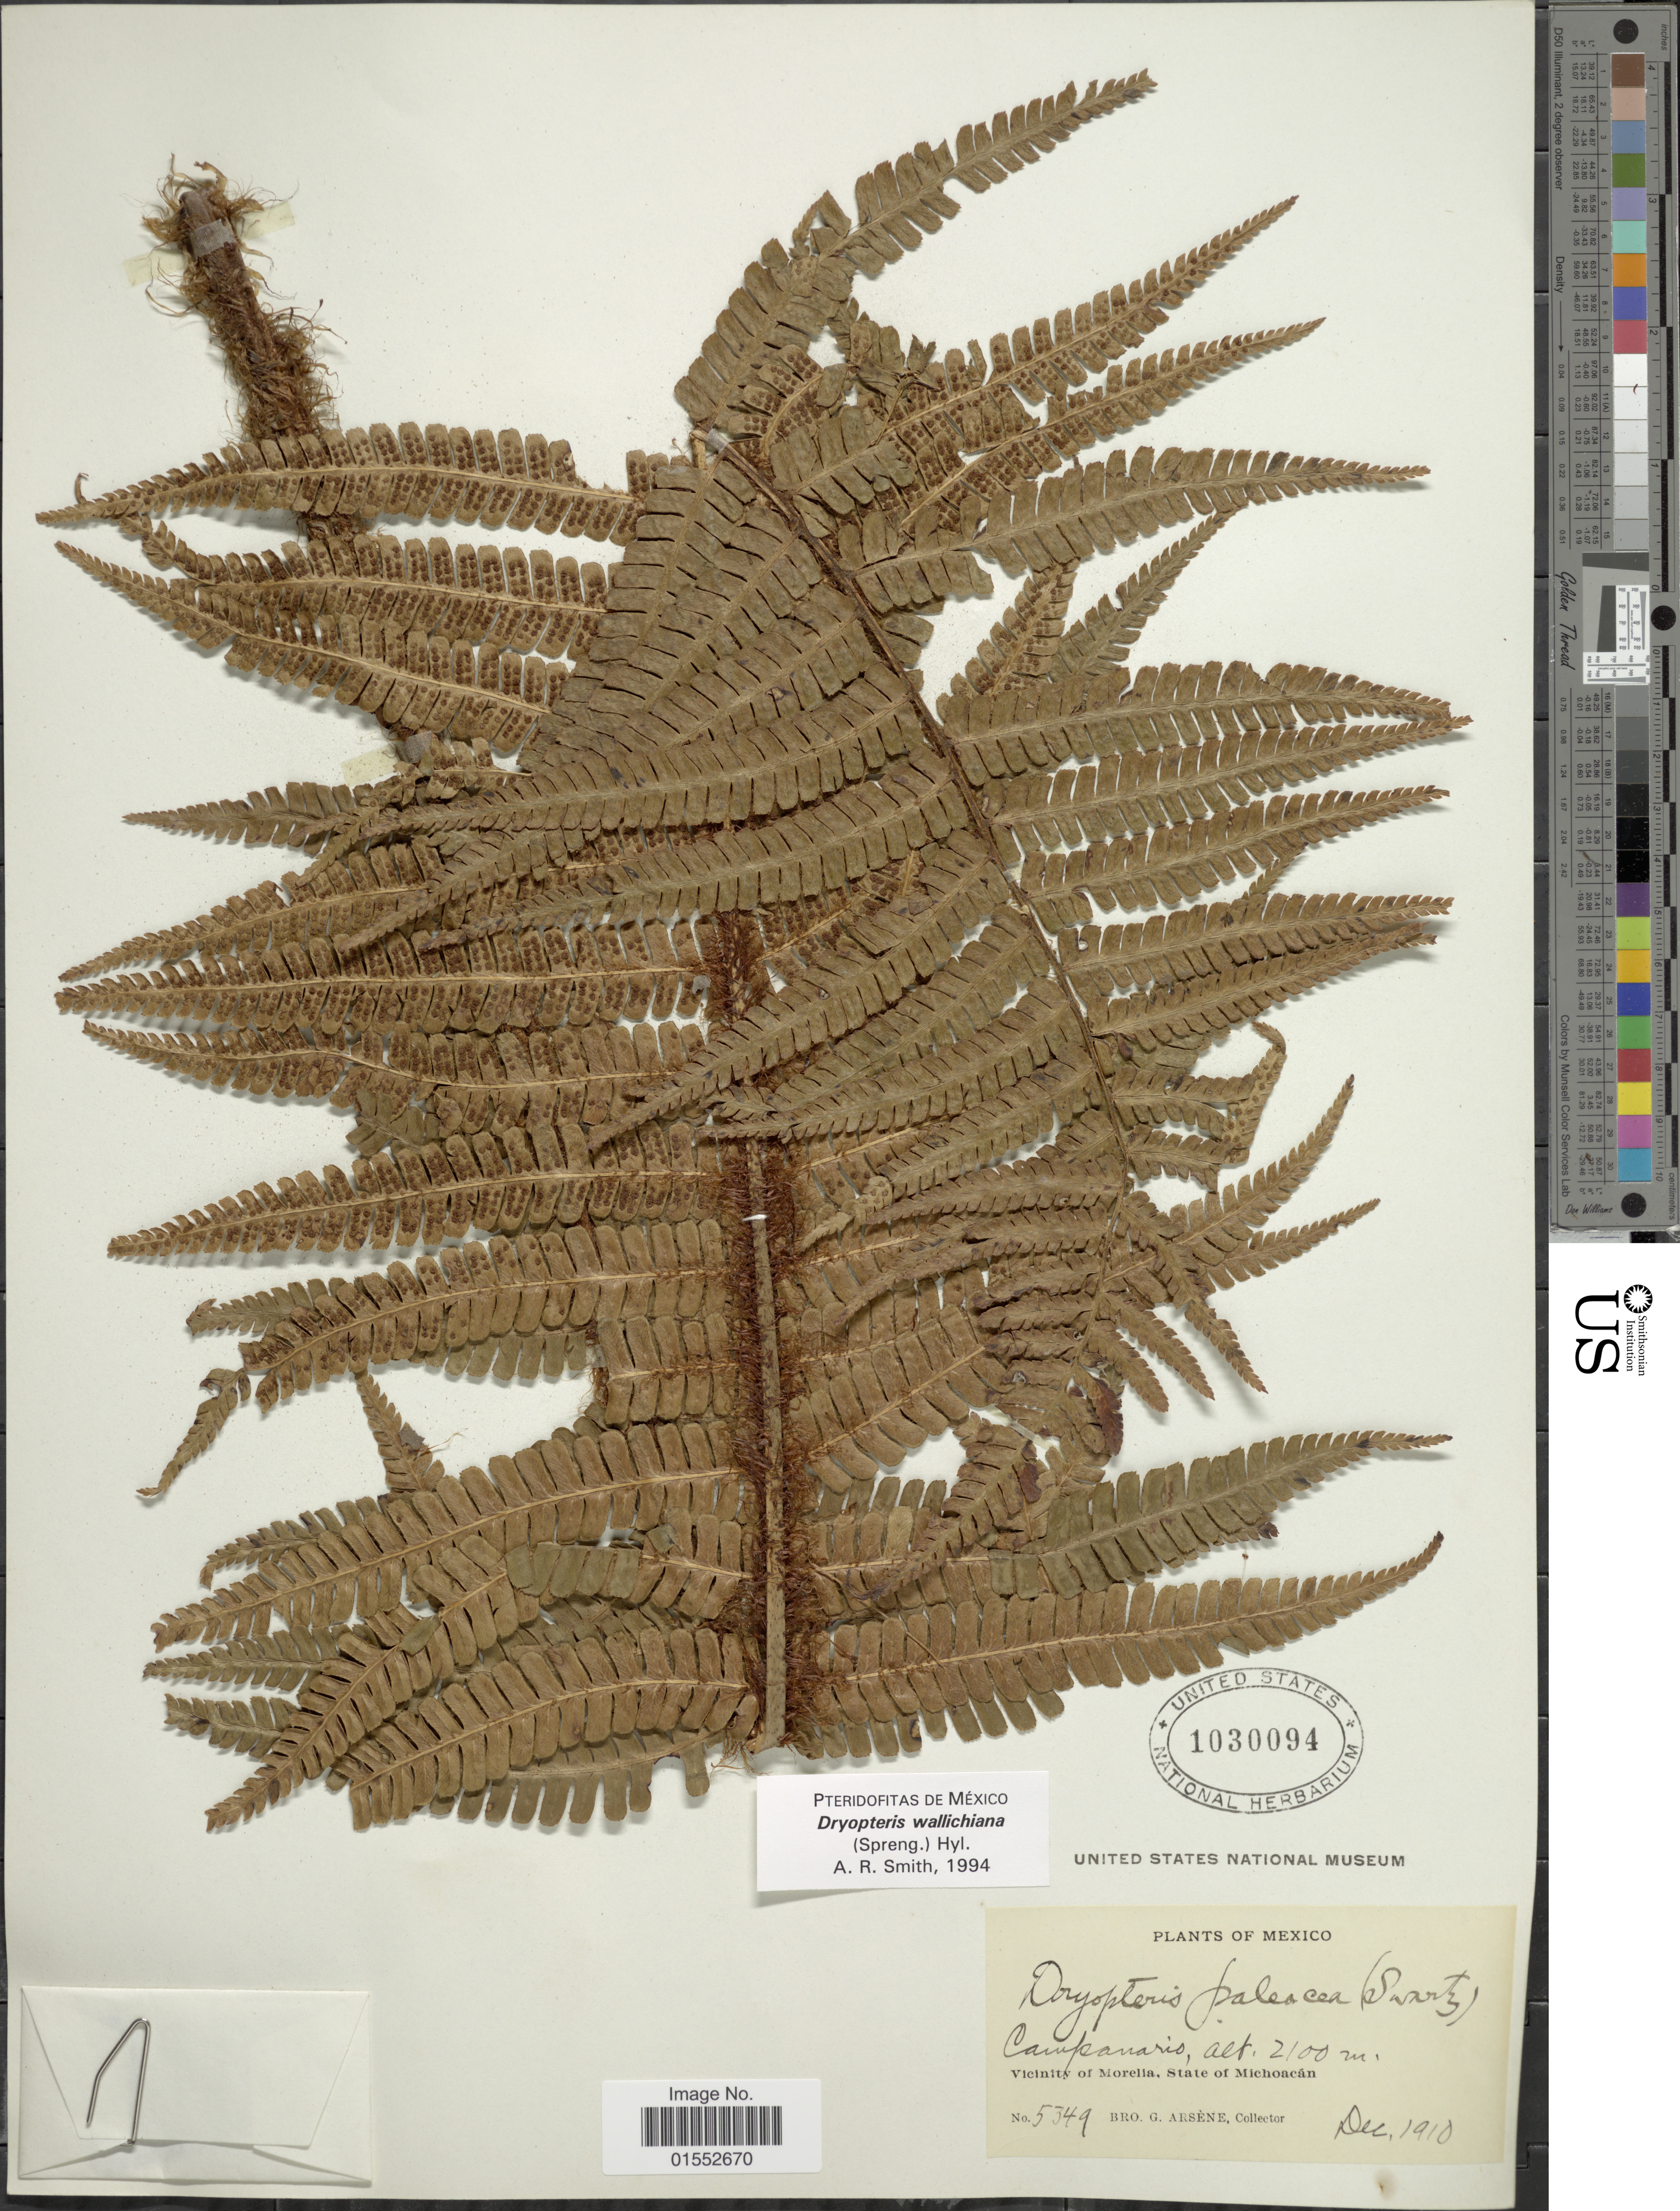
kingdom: Plantae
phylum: Tracheophyta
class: Polypodiopsida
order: Polypodiales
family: Dryopteridaceae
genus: Dryopteris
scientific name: Dryopteris wallichiana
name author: (Spreng.) Hyl.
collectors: Bro. G. Arsène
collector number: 5349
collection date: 1910-12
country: Mexico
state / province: Michoacán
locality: Campanario, Vicinity of Morelia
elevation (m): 2100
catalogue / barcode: US 1030094